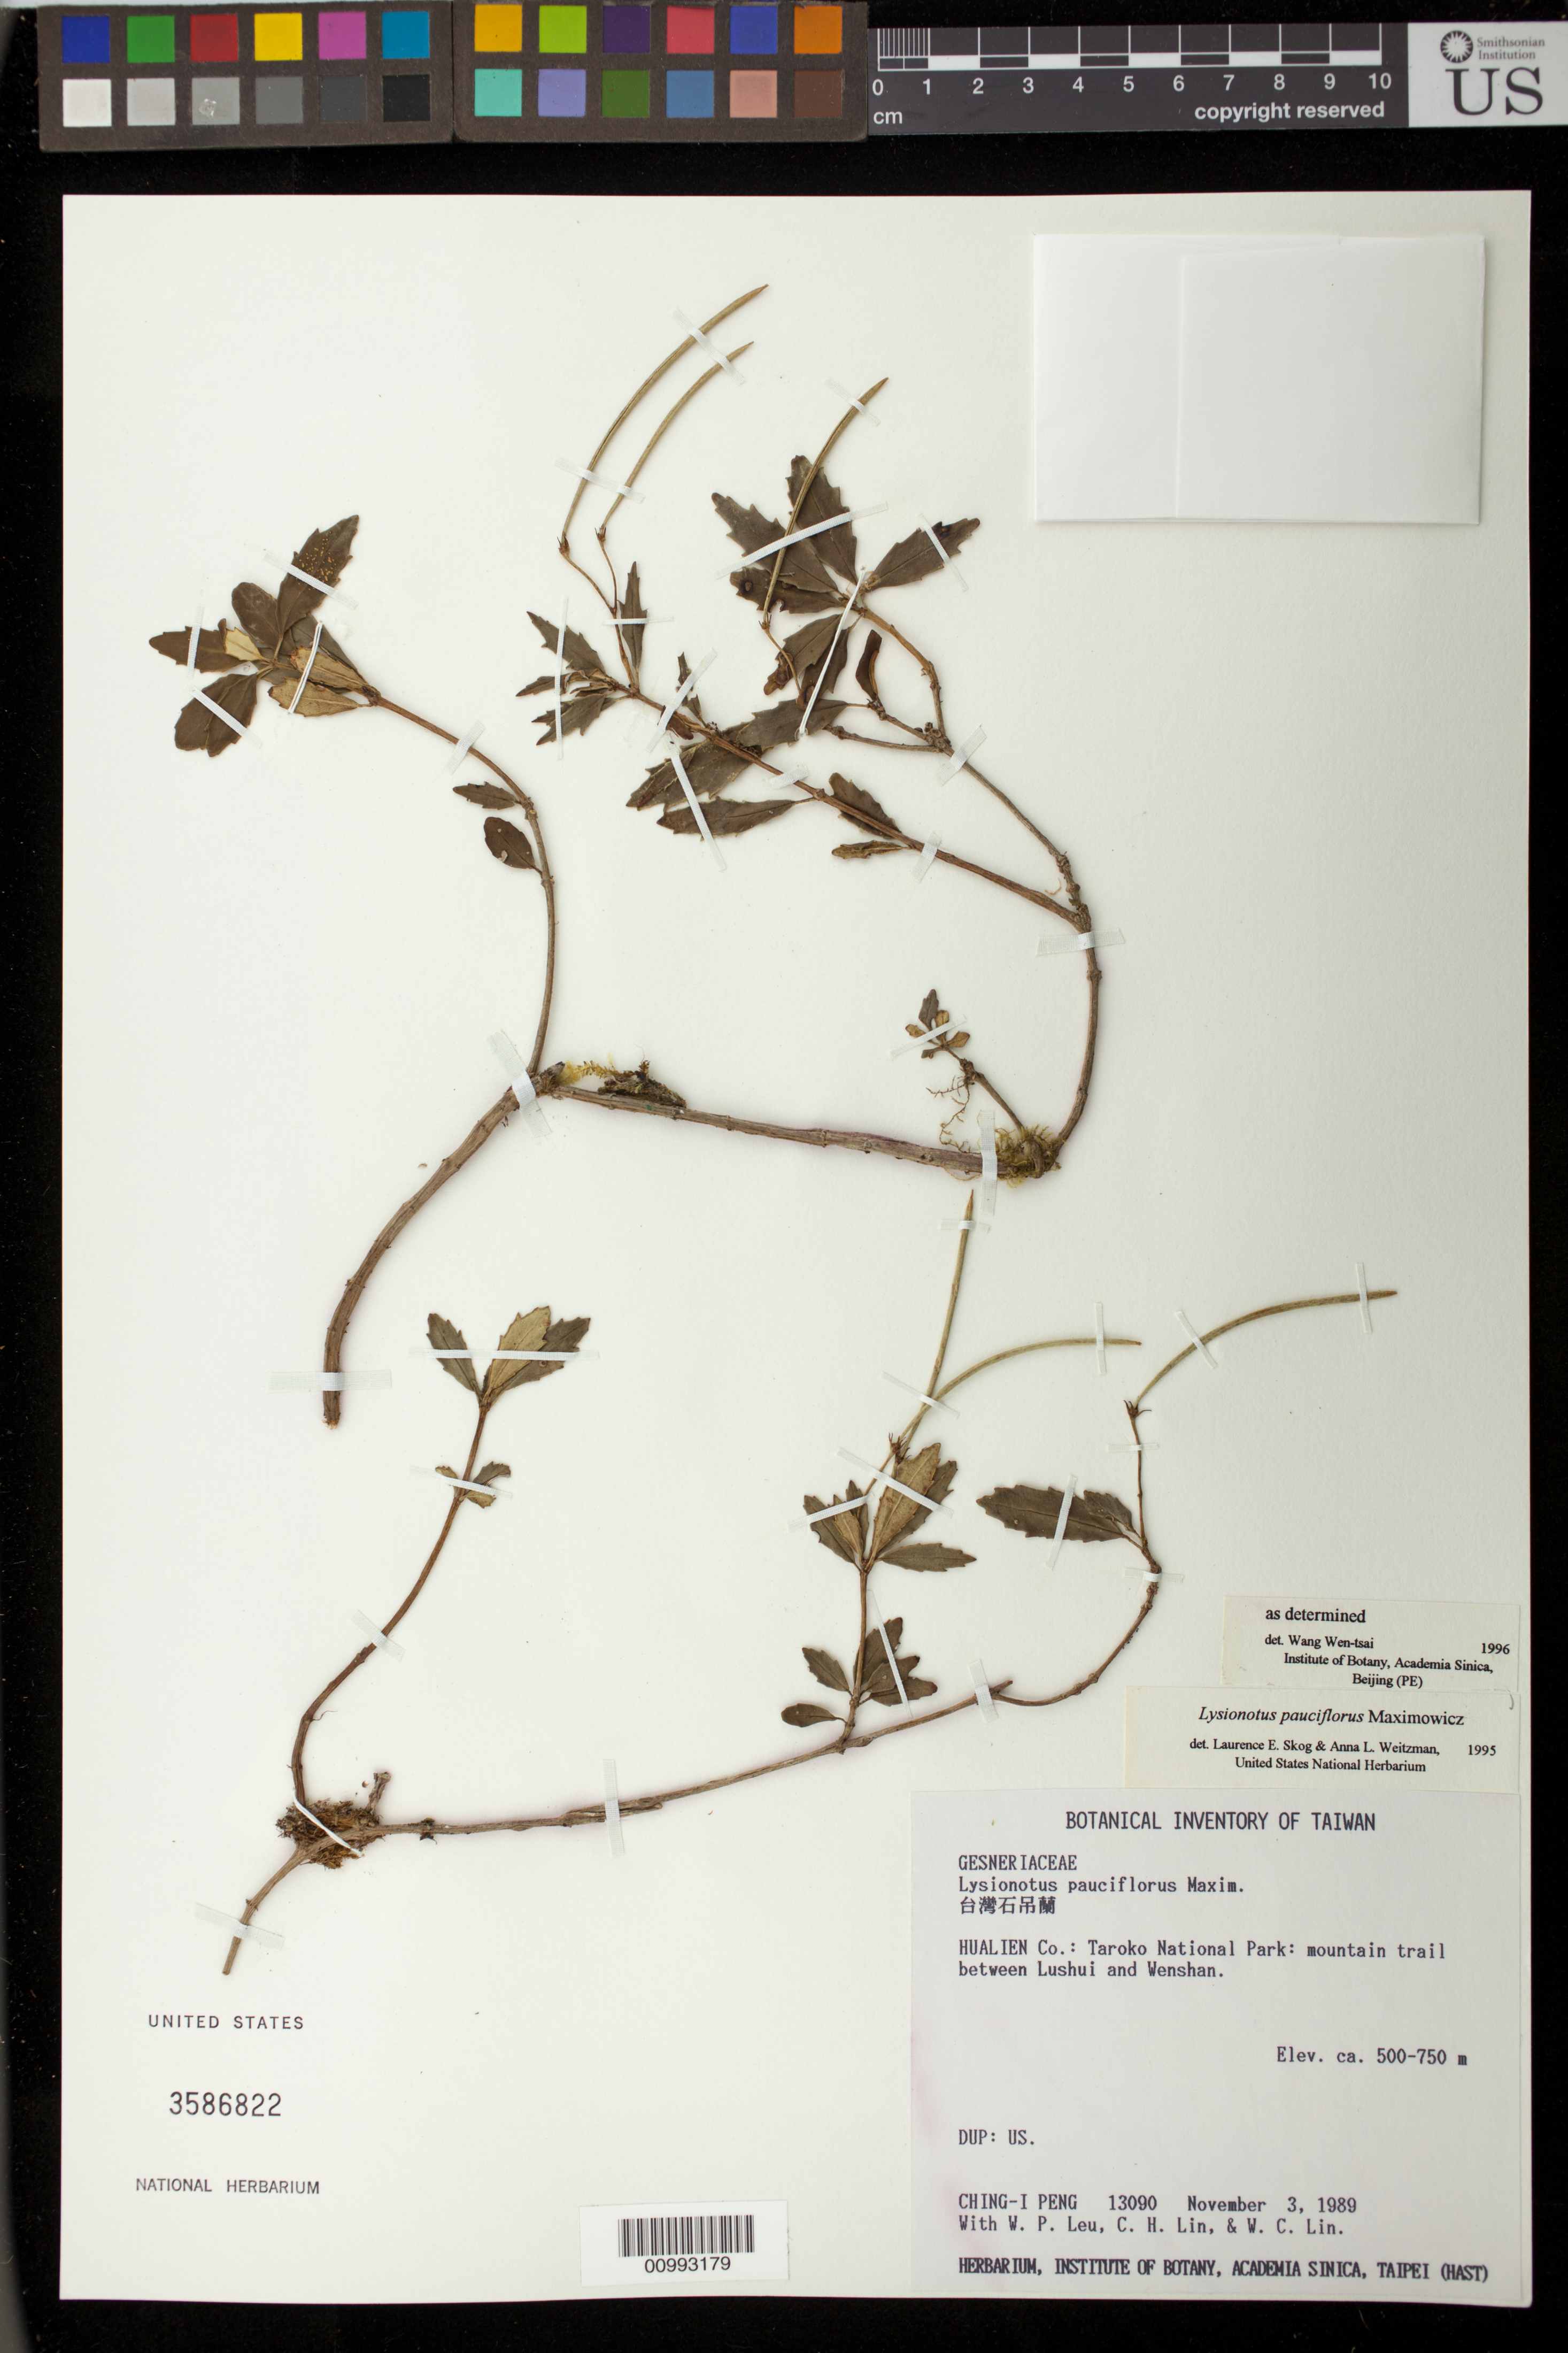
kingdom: Plantae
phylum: Tracheophyta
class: Magnoliopsida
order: Lamiales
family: Gesneriaceae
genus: Lysionotus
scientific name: Lysionotus pauciflorus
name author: Maxim.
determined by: Skog, L. E.; Weitzman, A. L.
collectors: C.-I Peng & et al.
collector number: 13090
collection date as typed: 03 Nov 1989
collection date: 1989-11-03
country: Taiwan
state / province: Hualien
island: Taiwan [Formosa]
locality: Hualien Co.: Taroko National Park, mountain trail between Lushui and Wenshan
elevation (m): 500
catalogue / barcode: US 3586822